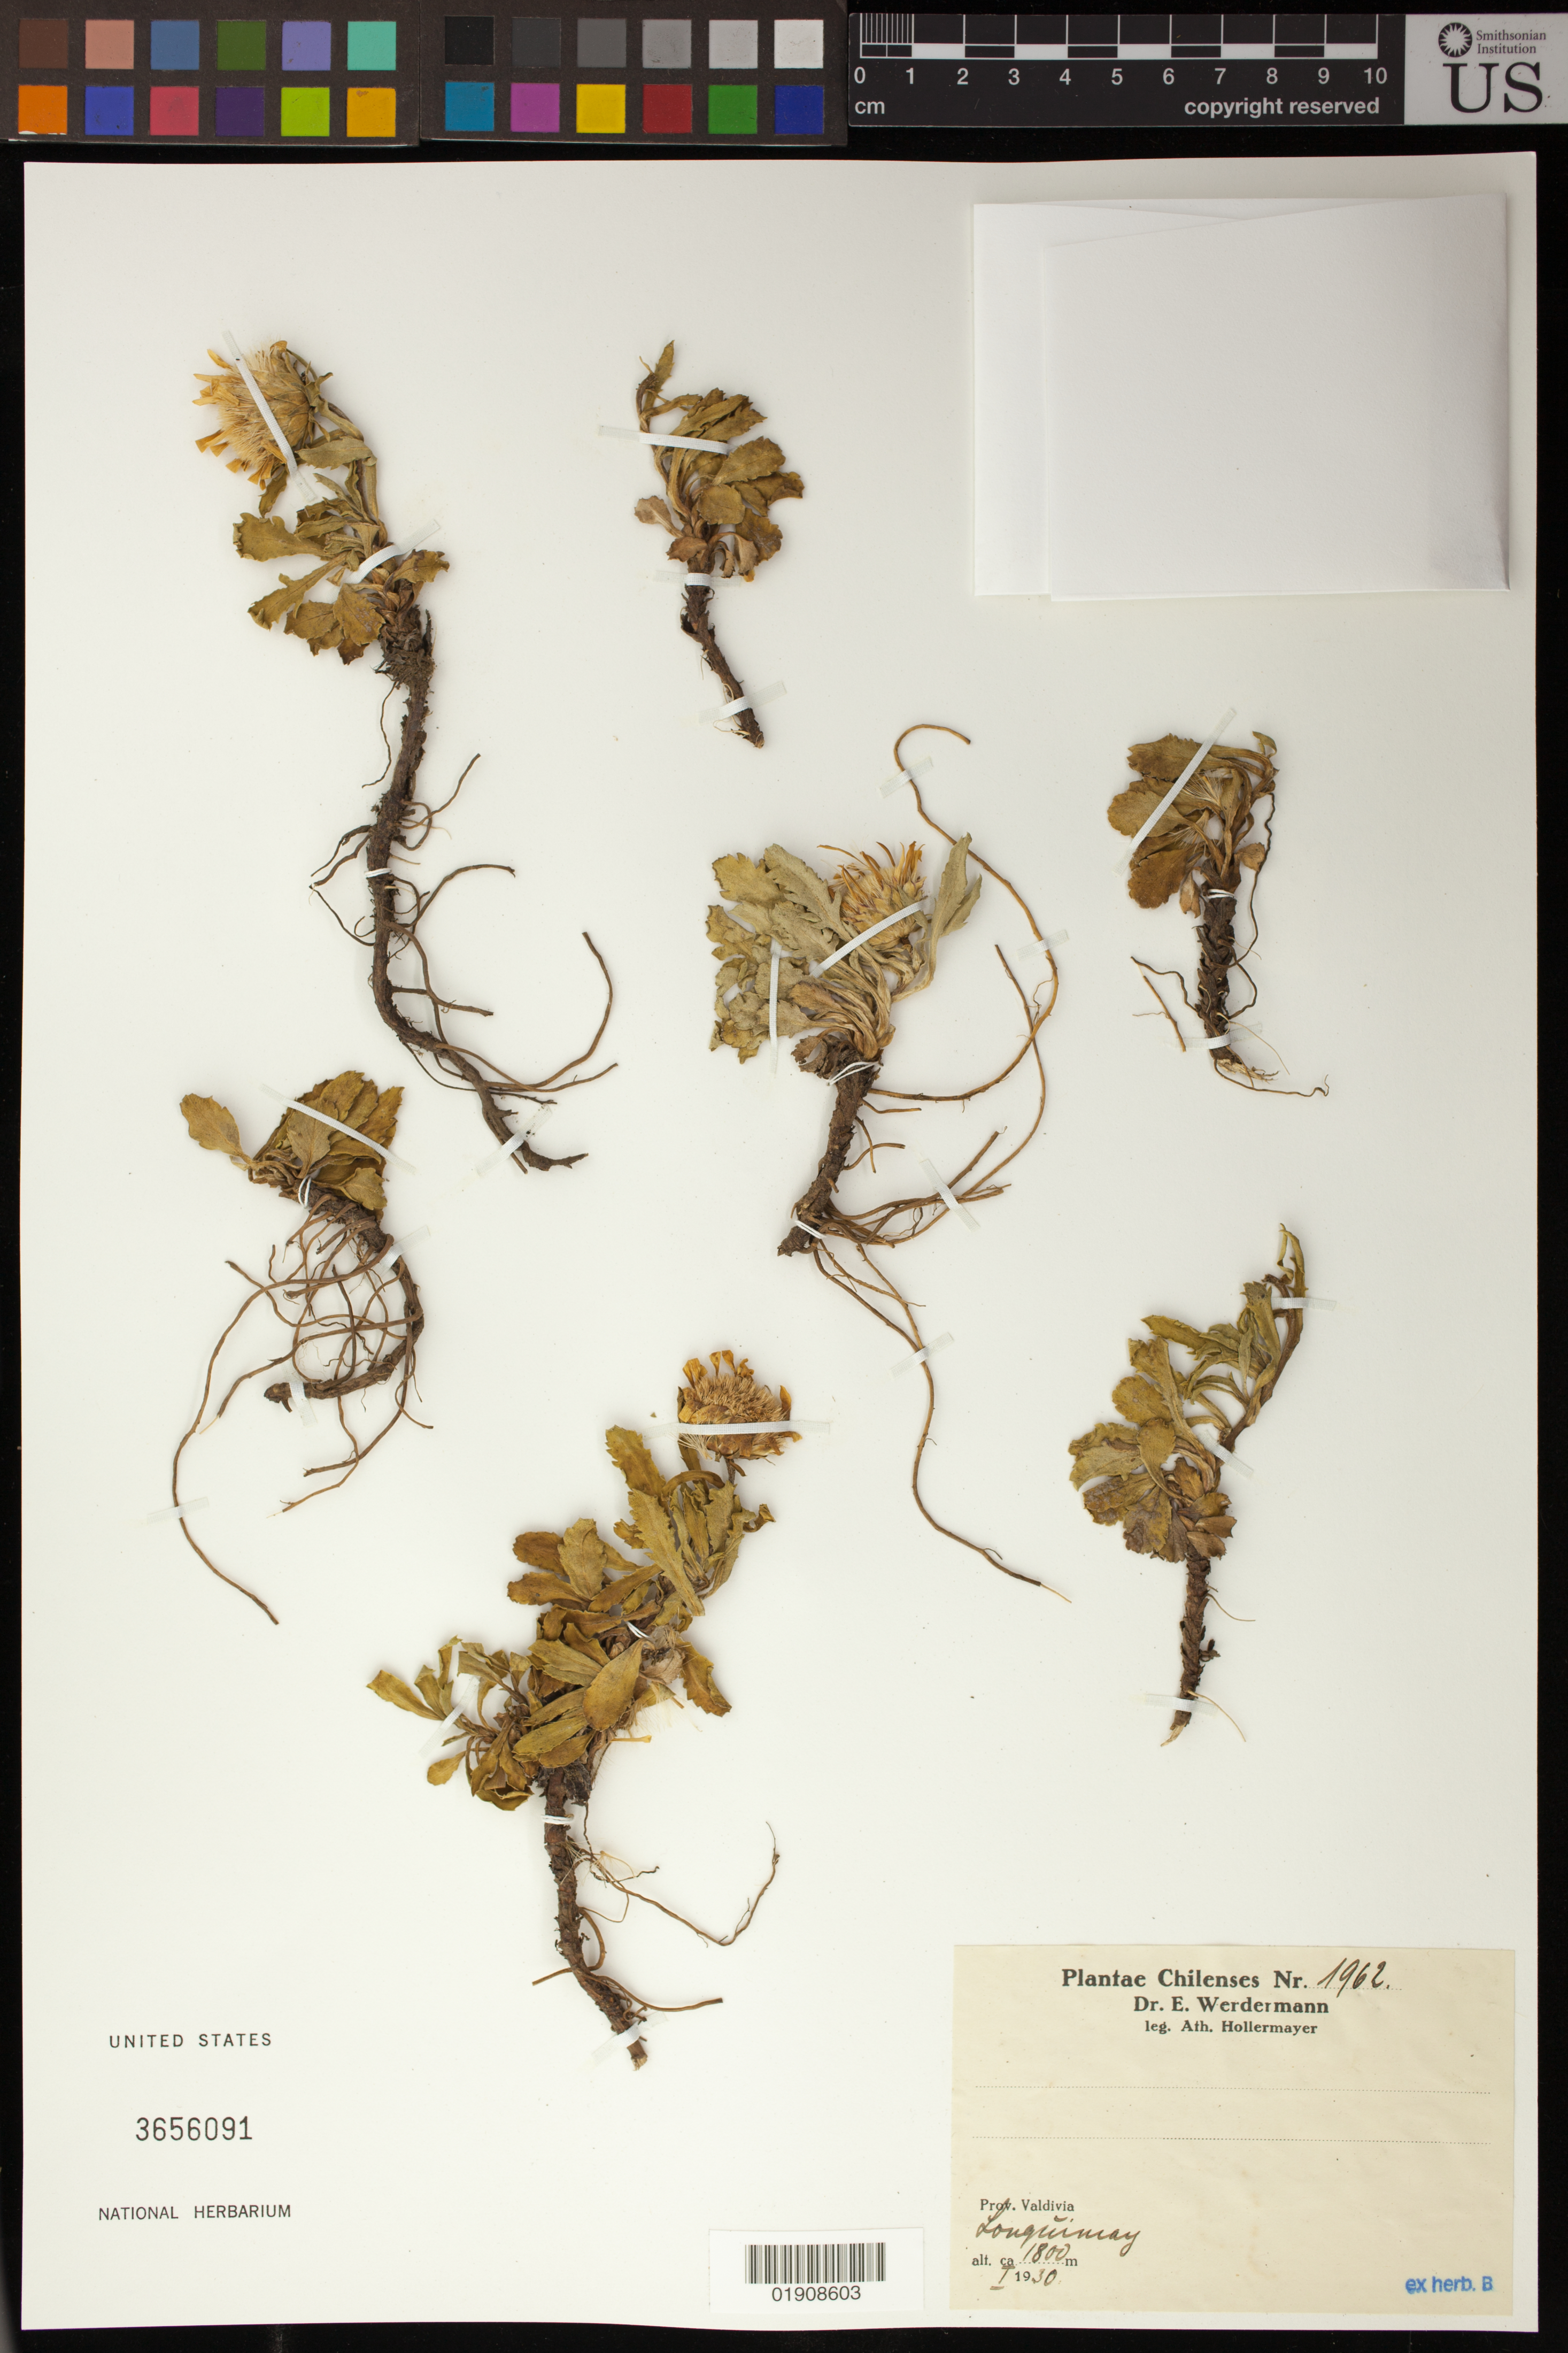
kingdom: Plantae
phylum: Tracheophyta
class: Magnoliopsida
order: Asterales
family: Asteraceae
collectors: E. Werdermann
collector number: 1963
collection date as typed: January 1930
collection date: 1930-01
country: Chile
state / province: Los Ríos (XIV)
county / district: Valdivia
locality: Longuimay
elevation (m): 1800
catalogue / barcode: US 3656091